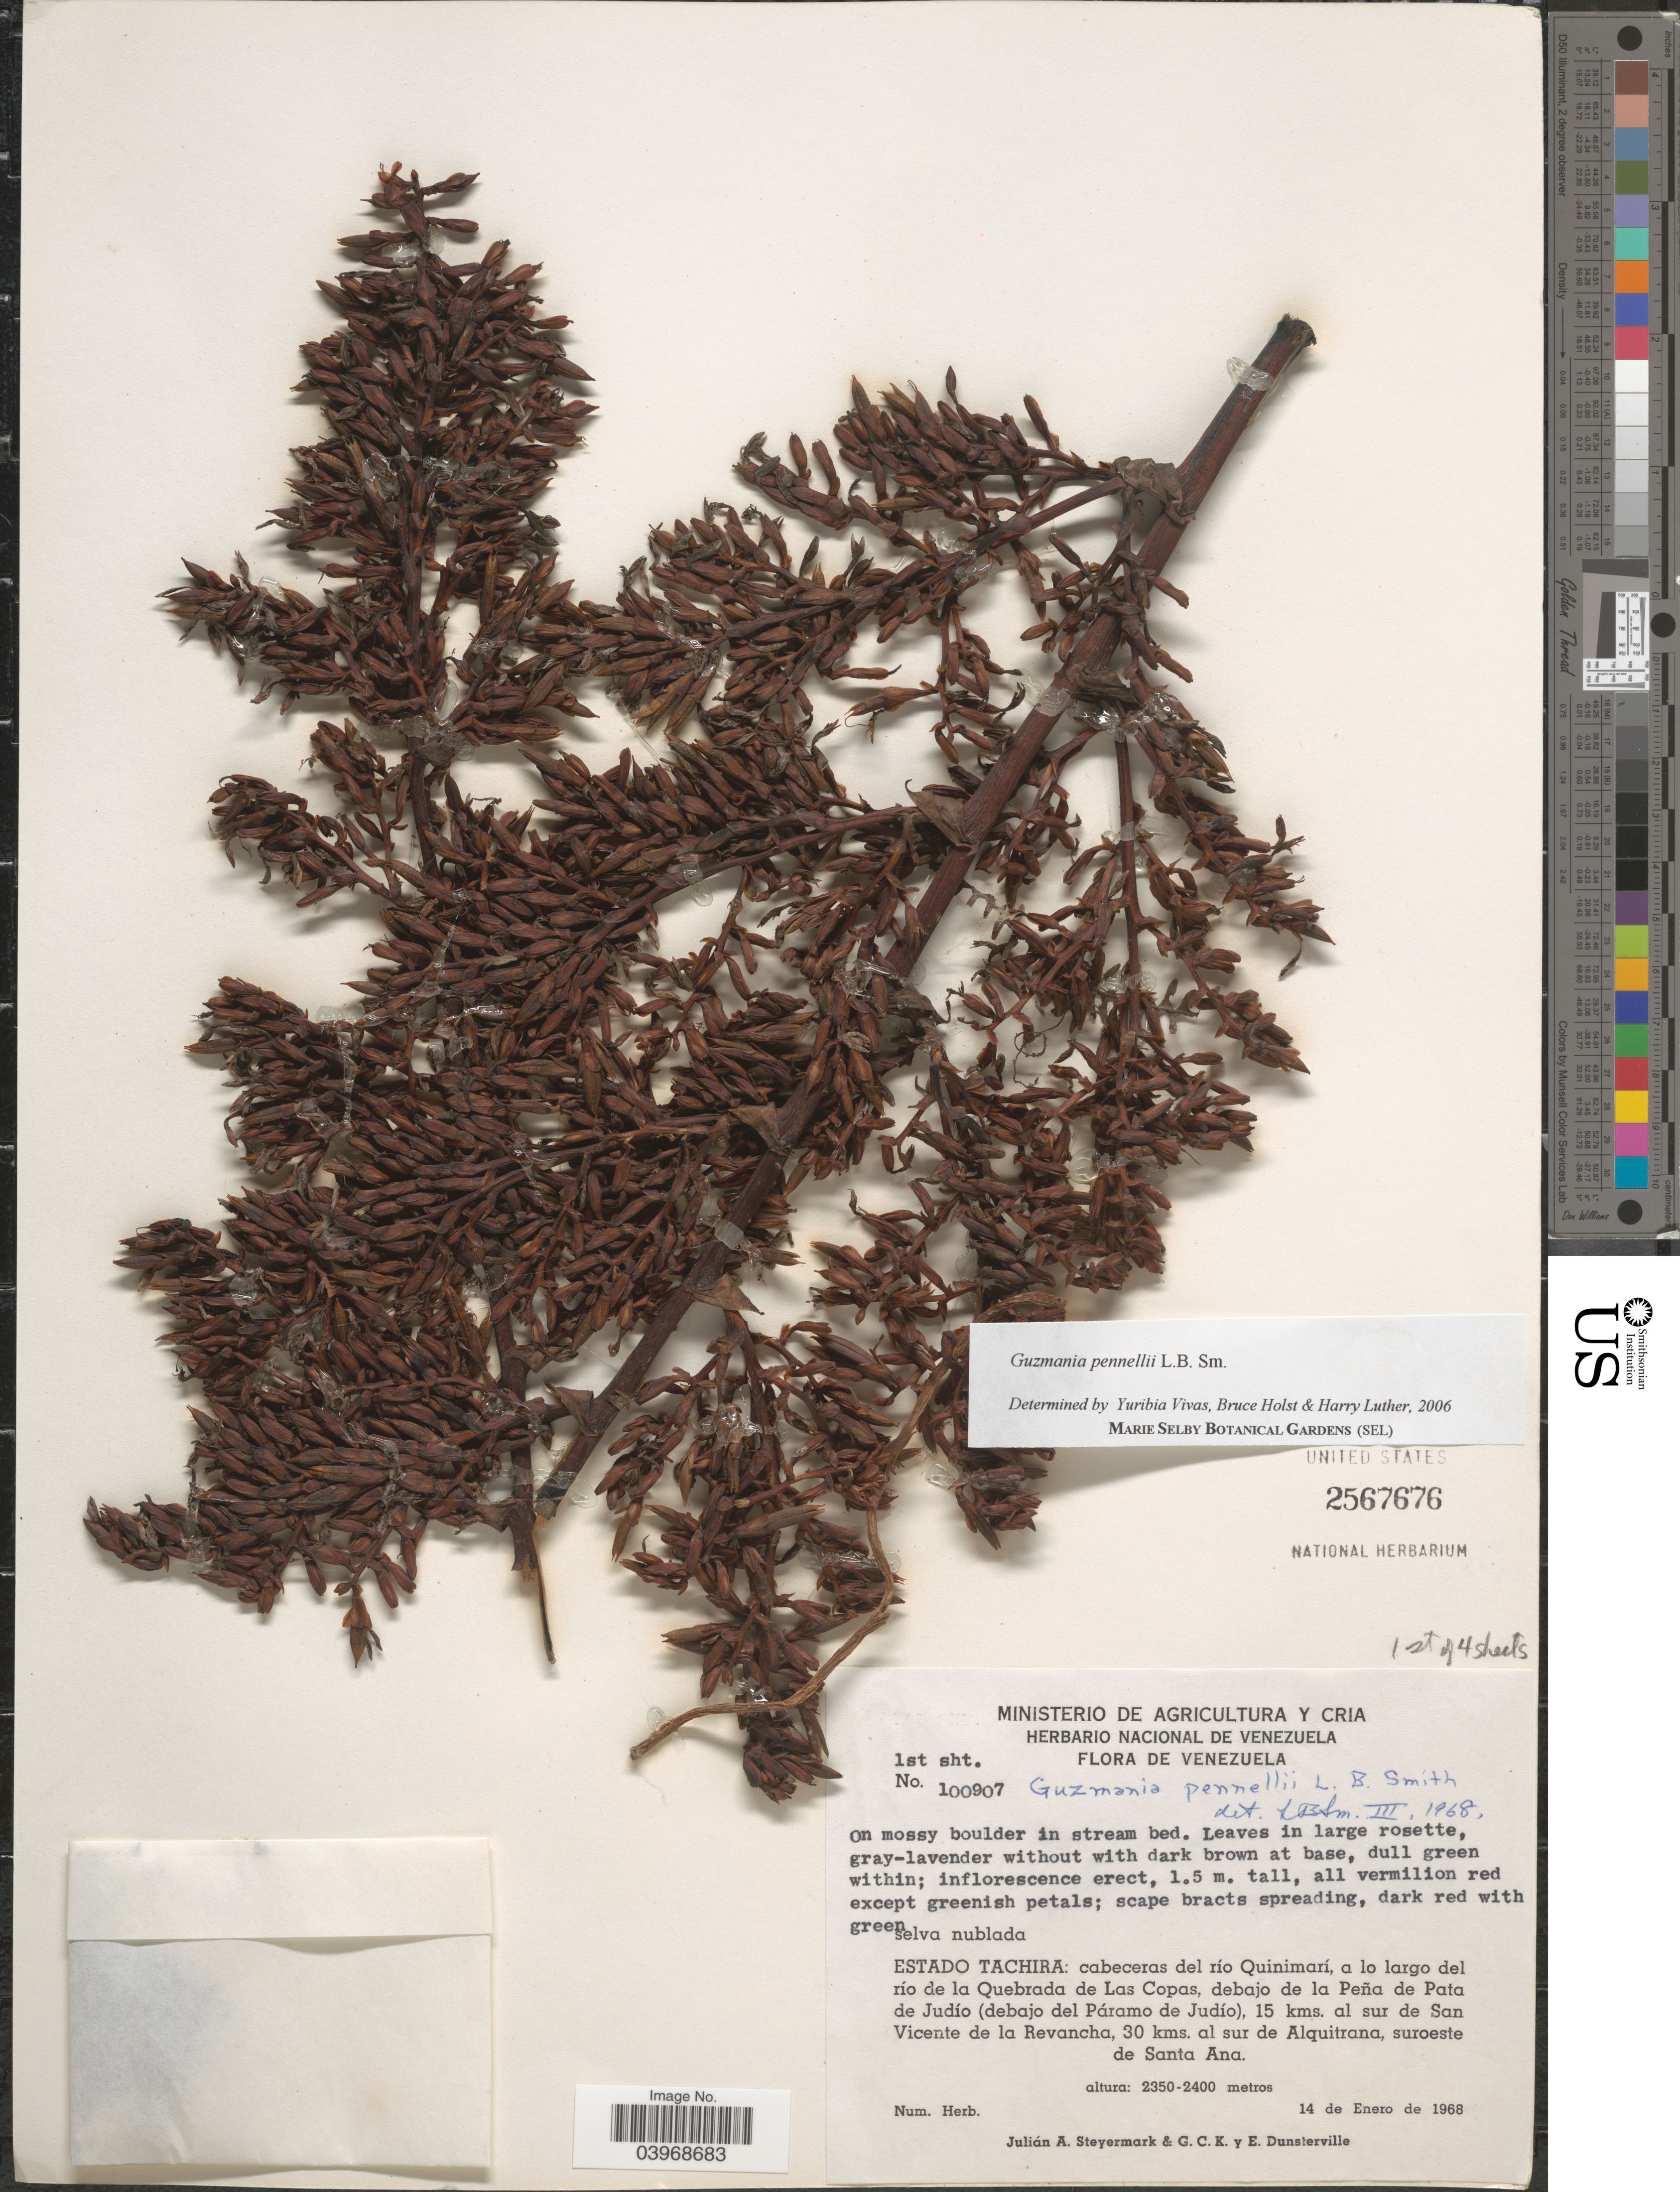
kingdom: Plantae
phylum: Tracheophyta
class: Liliopsida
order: Poales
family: Bromeliaceae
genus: Guzmania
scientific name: Guzmania pennellii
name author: L.B. Sm.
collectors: J. Steyermark, G. C. K. Dunsterville & E. Dunsterville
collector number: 100907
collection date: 1968-01-14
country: Venezuela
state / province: Tachira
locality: Cabeceras del río Quinimarí, a lo largo del río de la Quebrada de Las Copas, debajo de la Peña de Pata de Judío (debajo del Páramo de Judío), 15 kms. al sur de San Vicente de la Revancha, 30 kms. al sur de Alquitrana, suroeste de Santa Ana.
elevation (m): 2350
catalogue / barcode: US 2567676